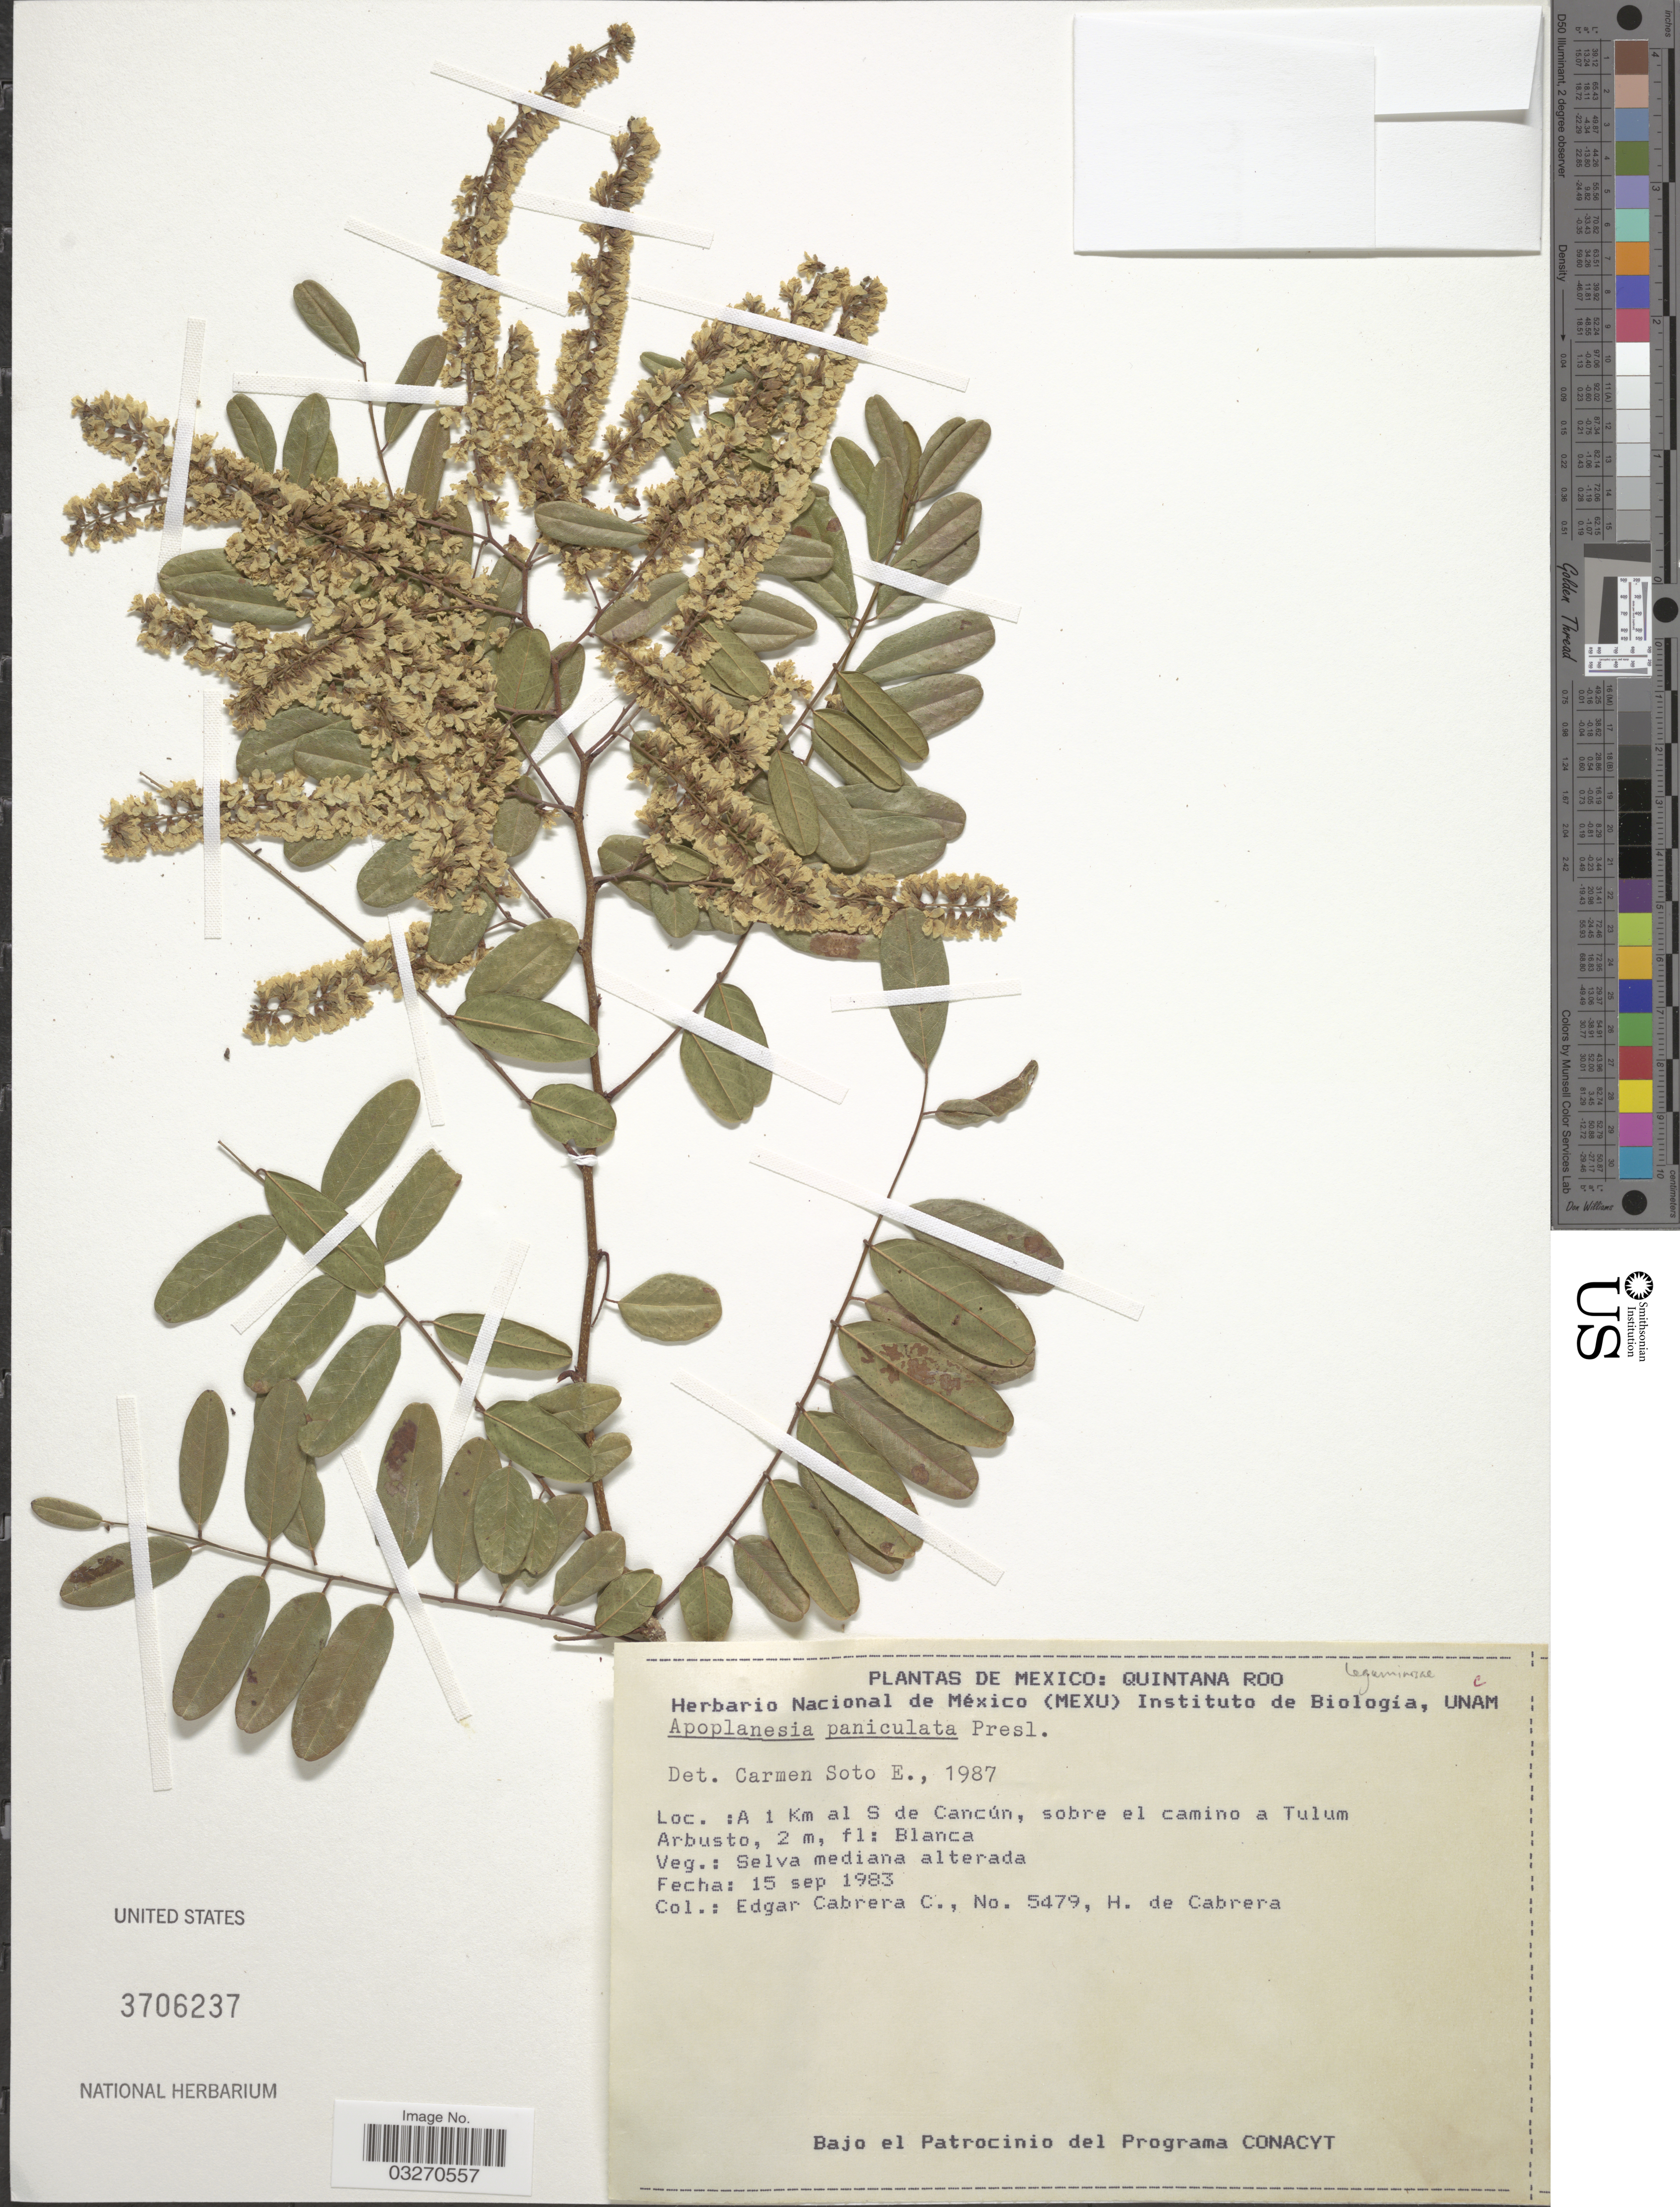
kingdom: Plantae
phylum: Tracheophyta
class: Magnoliopsida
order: Fabales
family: Fabaceae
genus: Apoplanesia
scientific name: Apoplanesia paniculata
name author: C. Presl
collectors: E. Cabrera C. & H. de Cabrera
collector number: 5479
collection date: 1983-09-15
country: Mexico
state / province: Quintana Roo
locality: A 1 Km al S de Cancún, sobre el camino a Tulum.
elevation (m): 2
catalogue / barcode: US 3706237